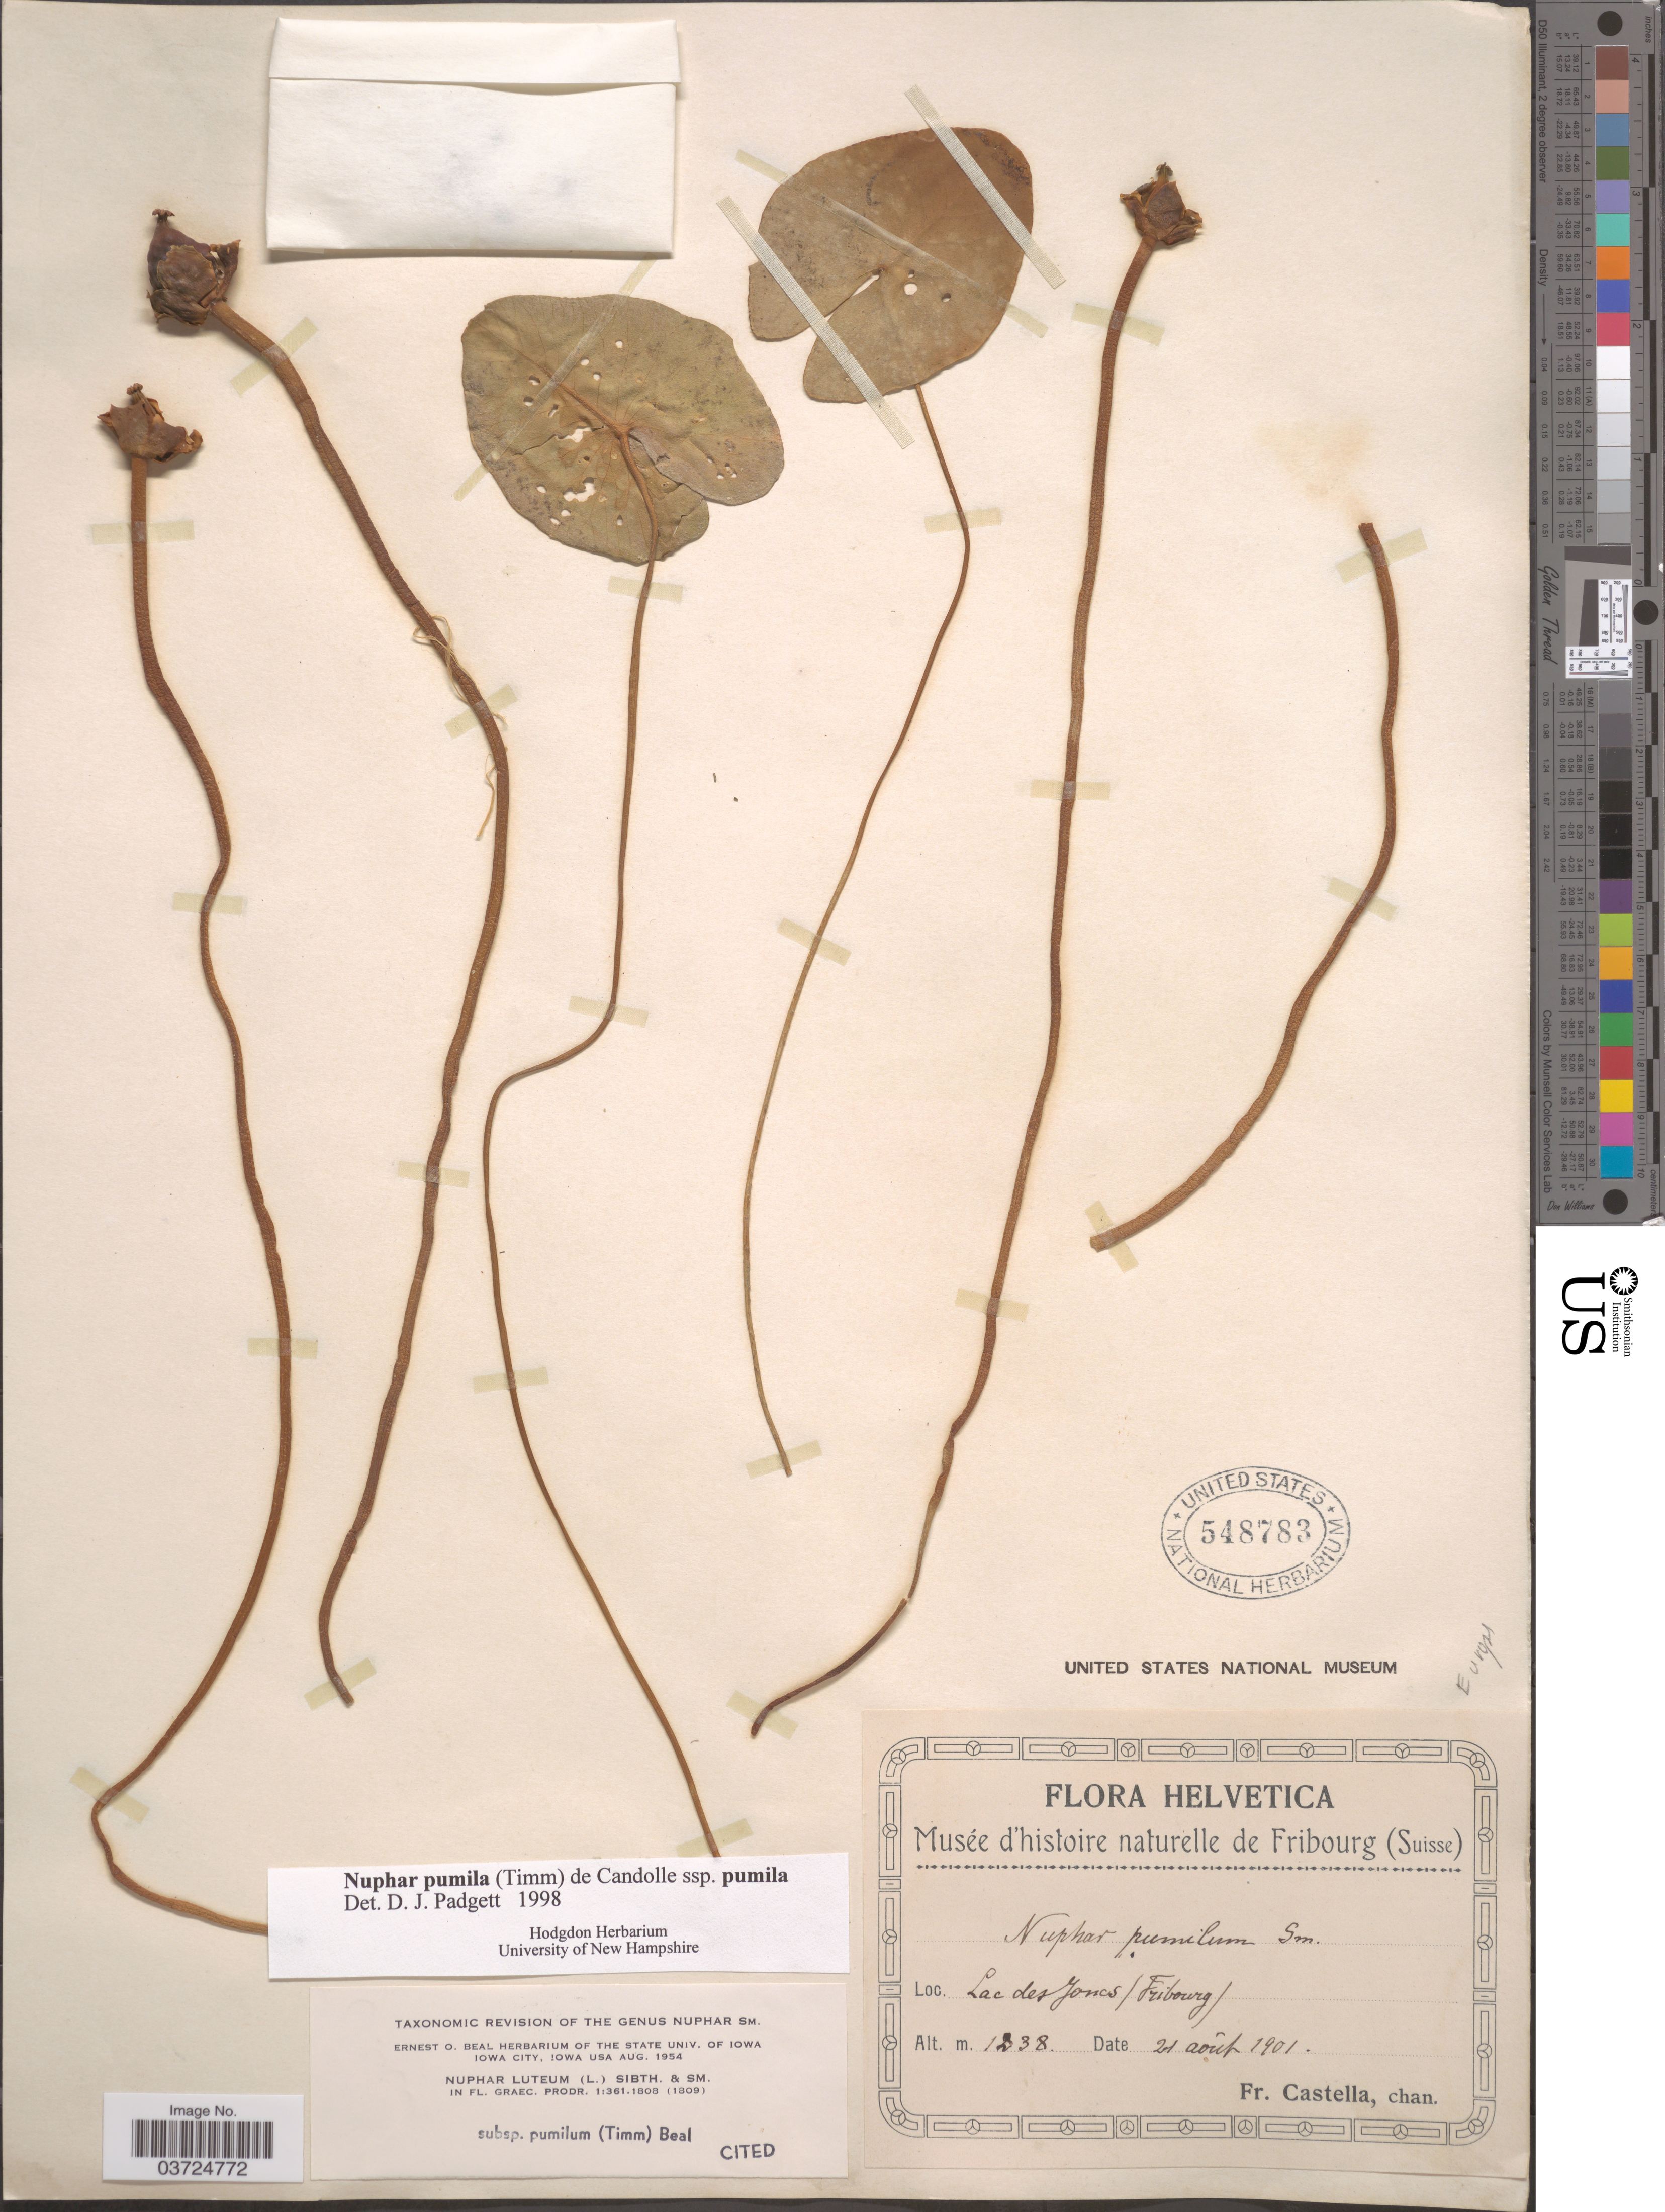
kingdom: Plantae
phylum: Tracheophyta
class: Magnoliopsida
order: Nymphaeales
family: Nymphaeaceae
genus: Nuphar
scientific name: Nuphar pumila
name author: (Timm) DC.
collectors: Fr. Castella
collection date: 1901-08-21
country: Switzerland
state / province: Fribourg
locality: Helvetica. Lac des Joncs.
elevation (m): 1238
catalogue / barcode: US 548783